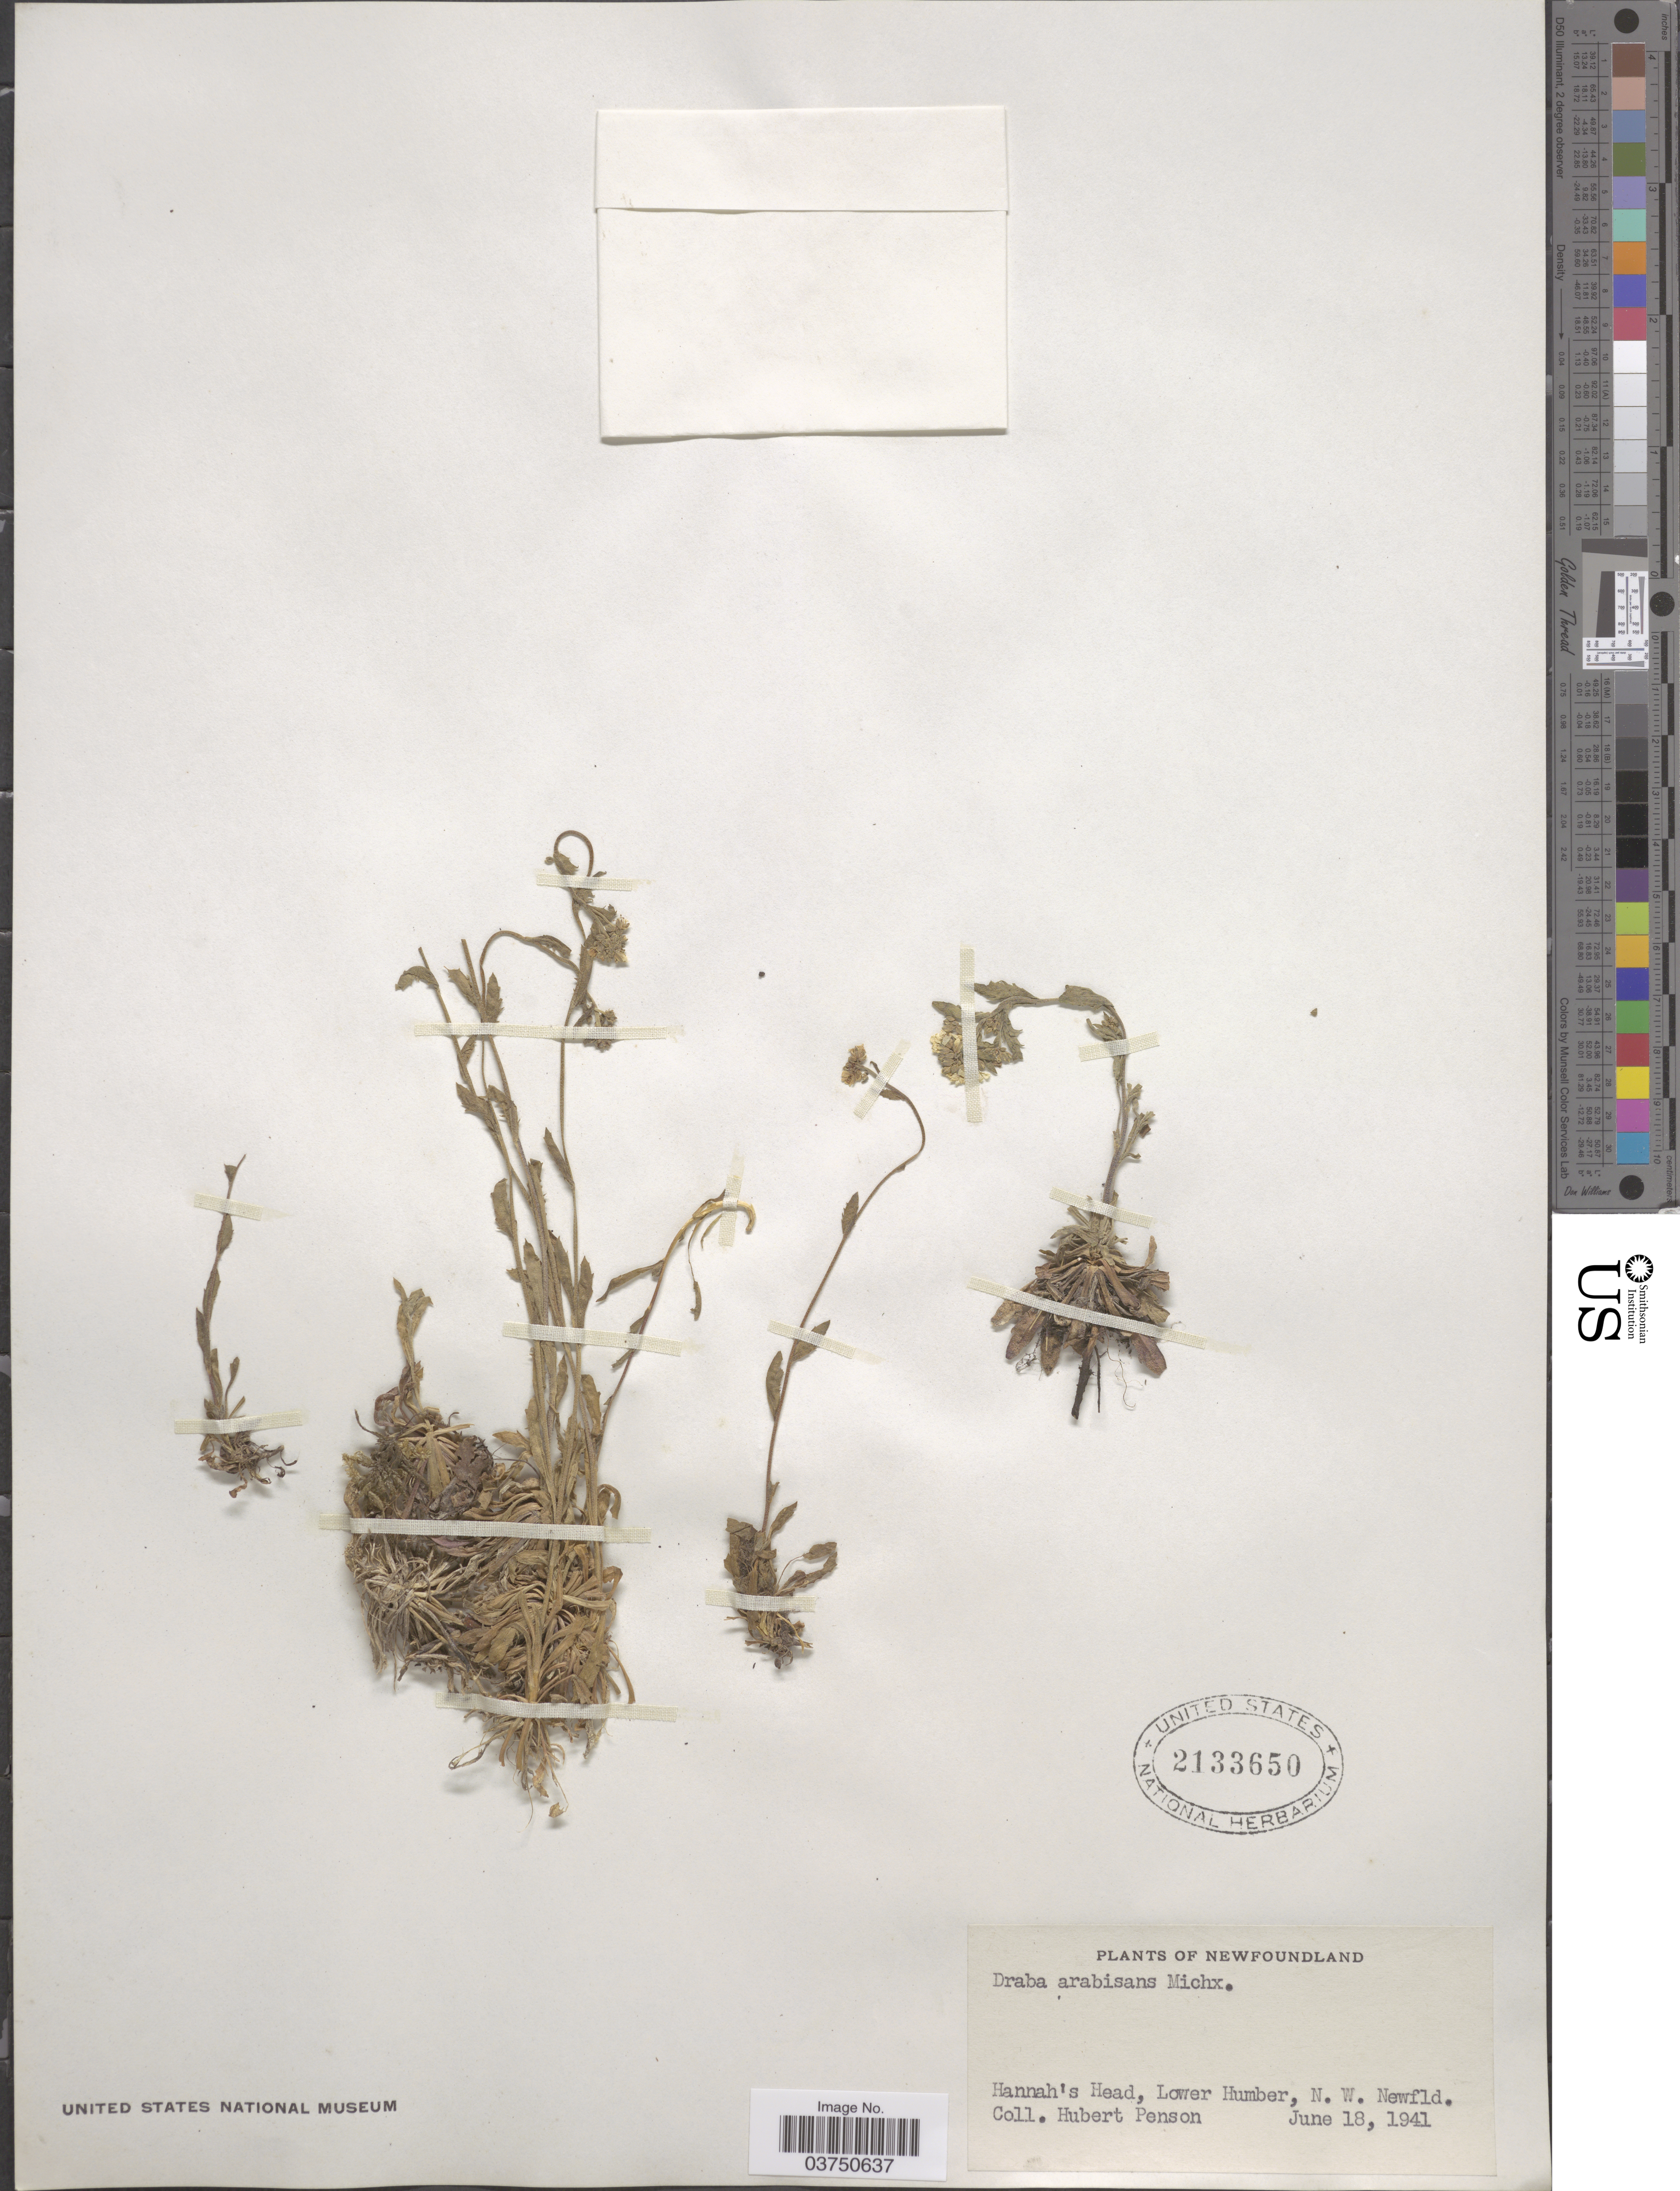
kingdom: Plantae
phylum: Tracheophyta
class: Magnoliopsida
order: Brassicales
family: Brassicaceae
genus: Draba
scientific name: Draba arabisans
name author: Michx.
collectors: H. Penson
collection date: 1941-06-18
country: Canada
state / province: Newfoundland and Labrador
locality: Hannah's Head, Lower Humber, N.W. Newfld.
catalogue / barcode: US 2133650